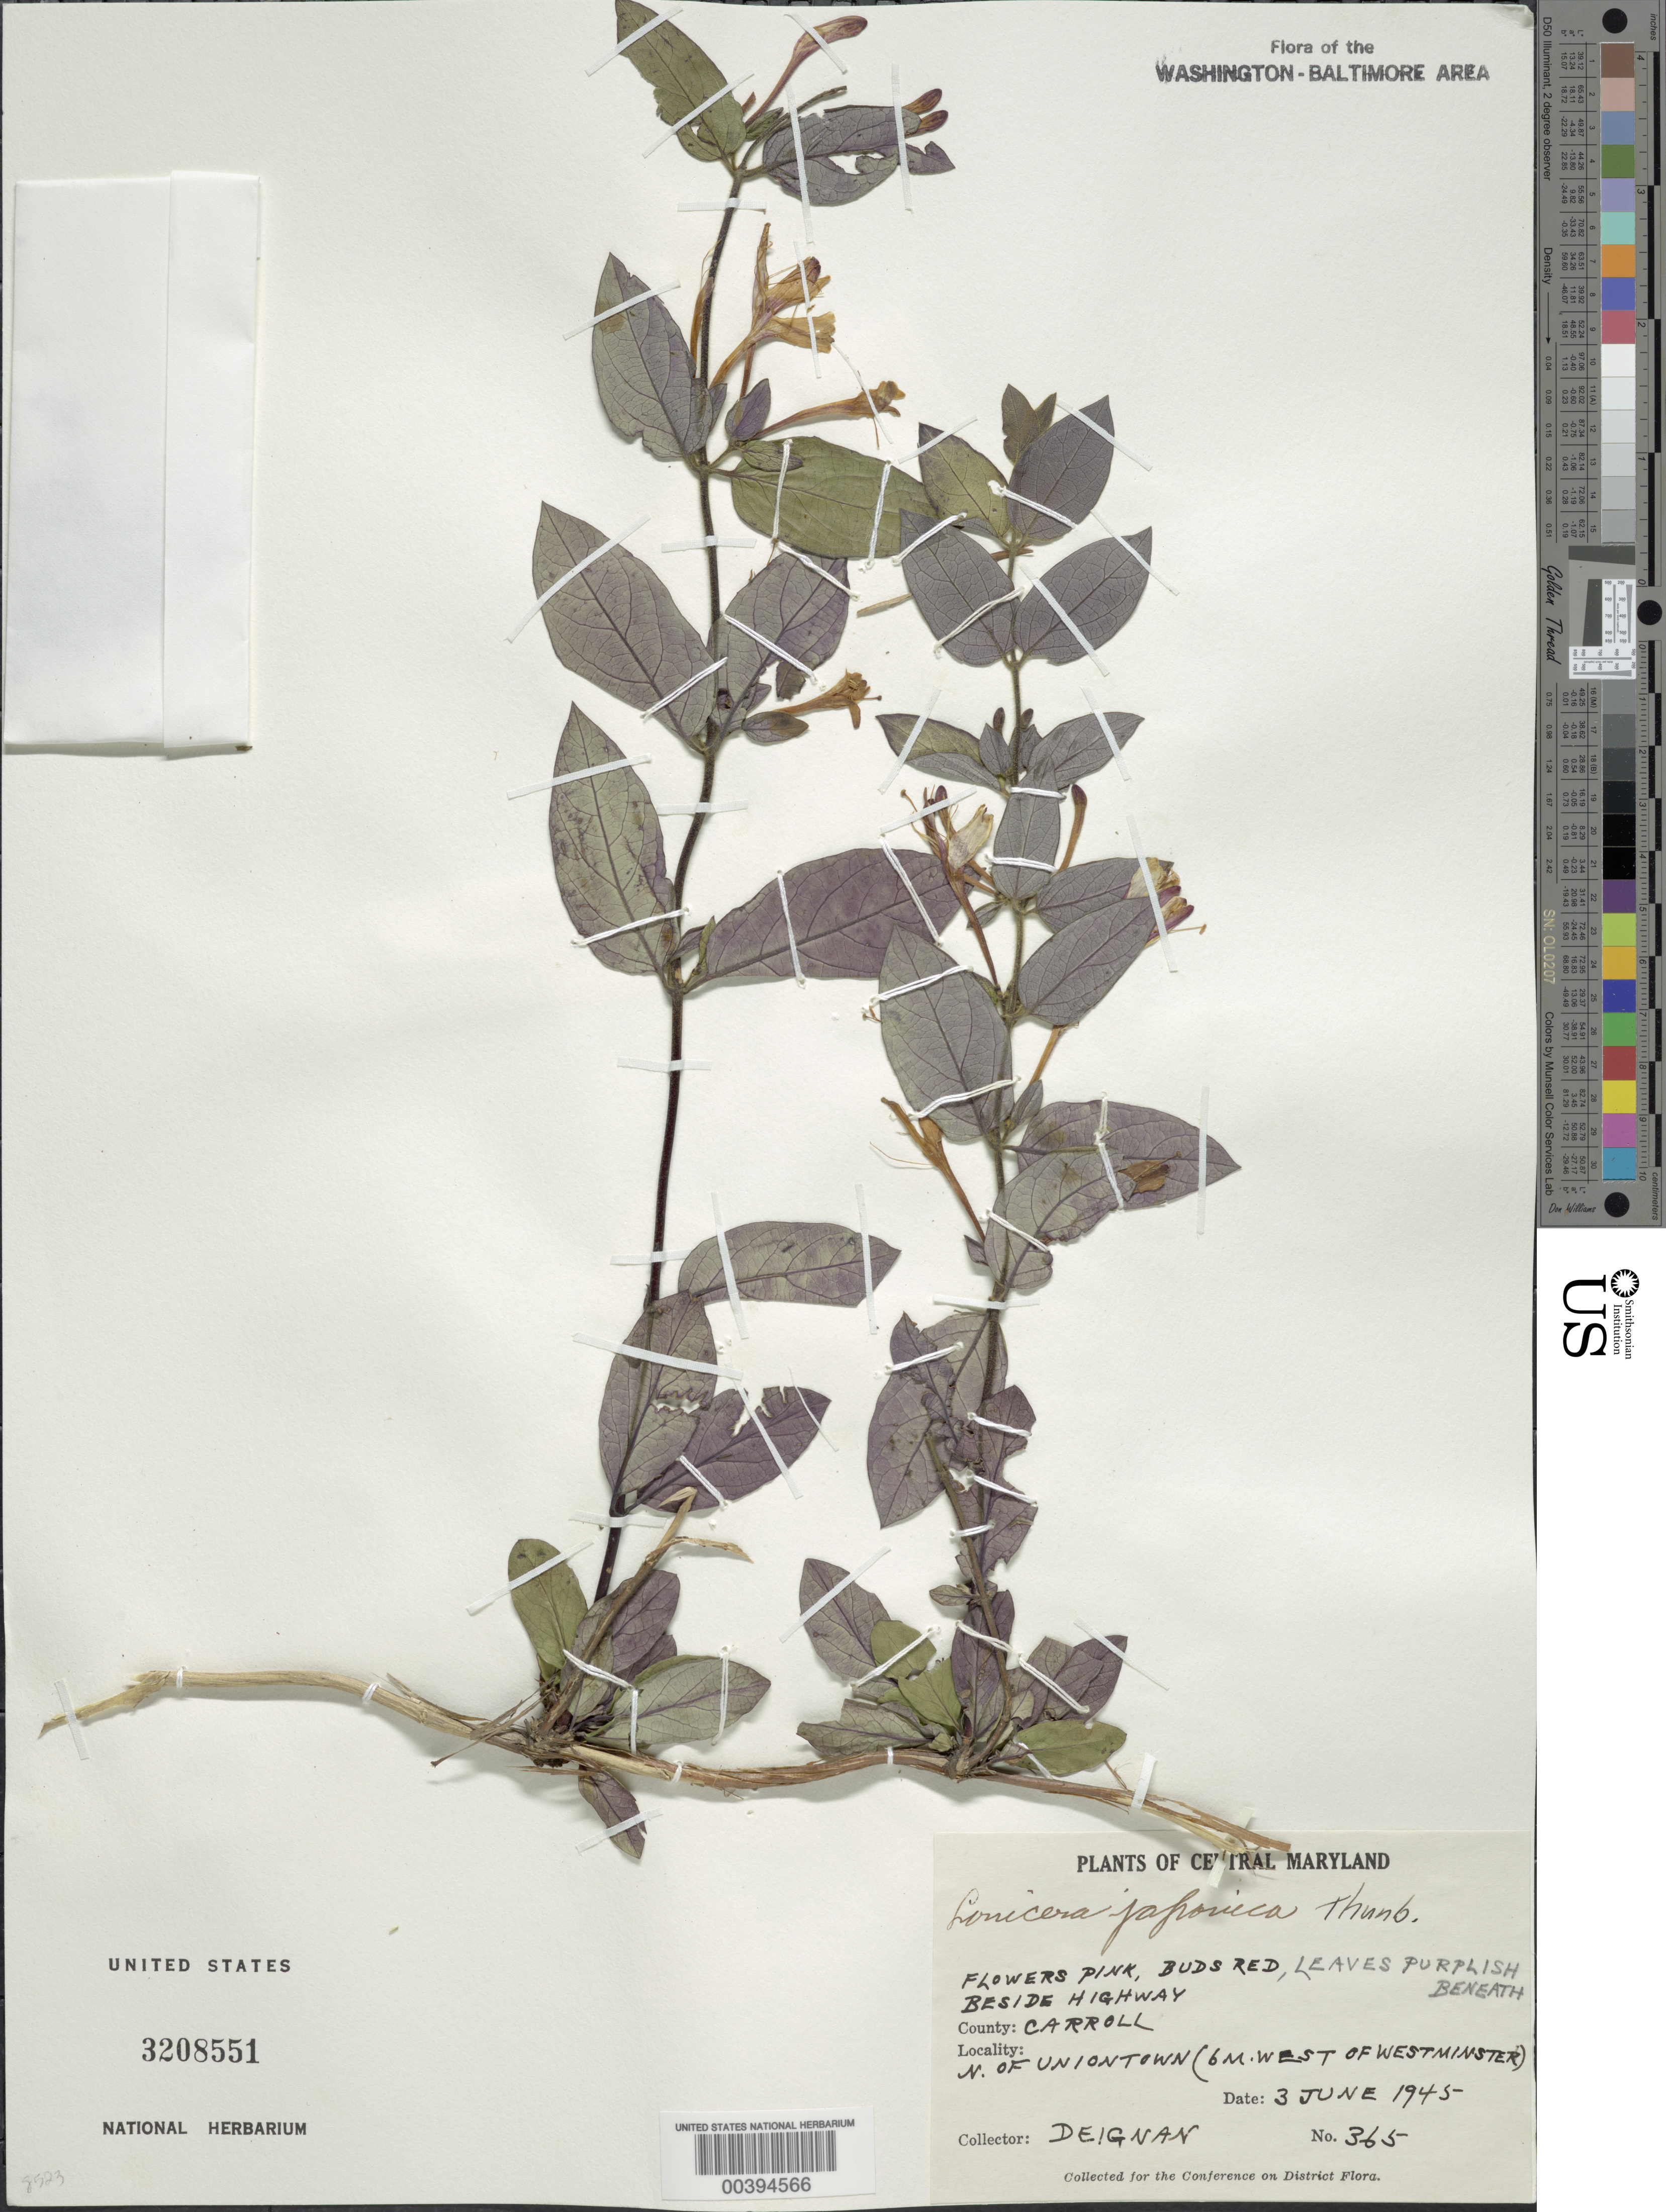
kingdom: Plantae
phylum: Tracheophyta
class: Magnoliopsida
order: Dipsacales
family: Caprifoliaceae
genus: Lonicera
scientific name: Lonicera japonica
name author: Thunb.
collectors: H. Deignan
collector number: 365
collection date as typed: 03 Jun 1945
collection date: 1945-06-03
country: United States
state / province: Maryland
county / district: Carroll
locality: N of Uniontown, W of Westminster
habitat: Beside highway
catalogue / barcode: US 3208551